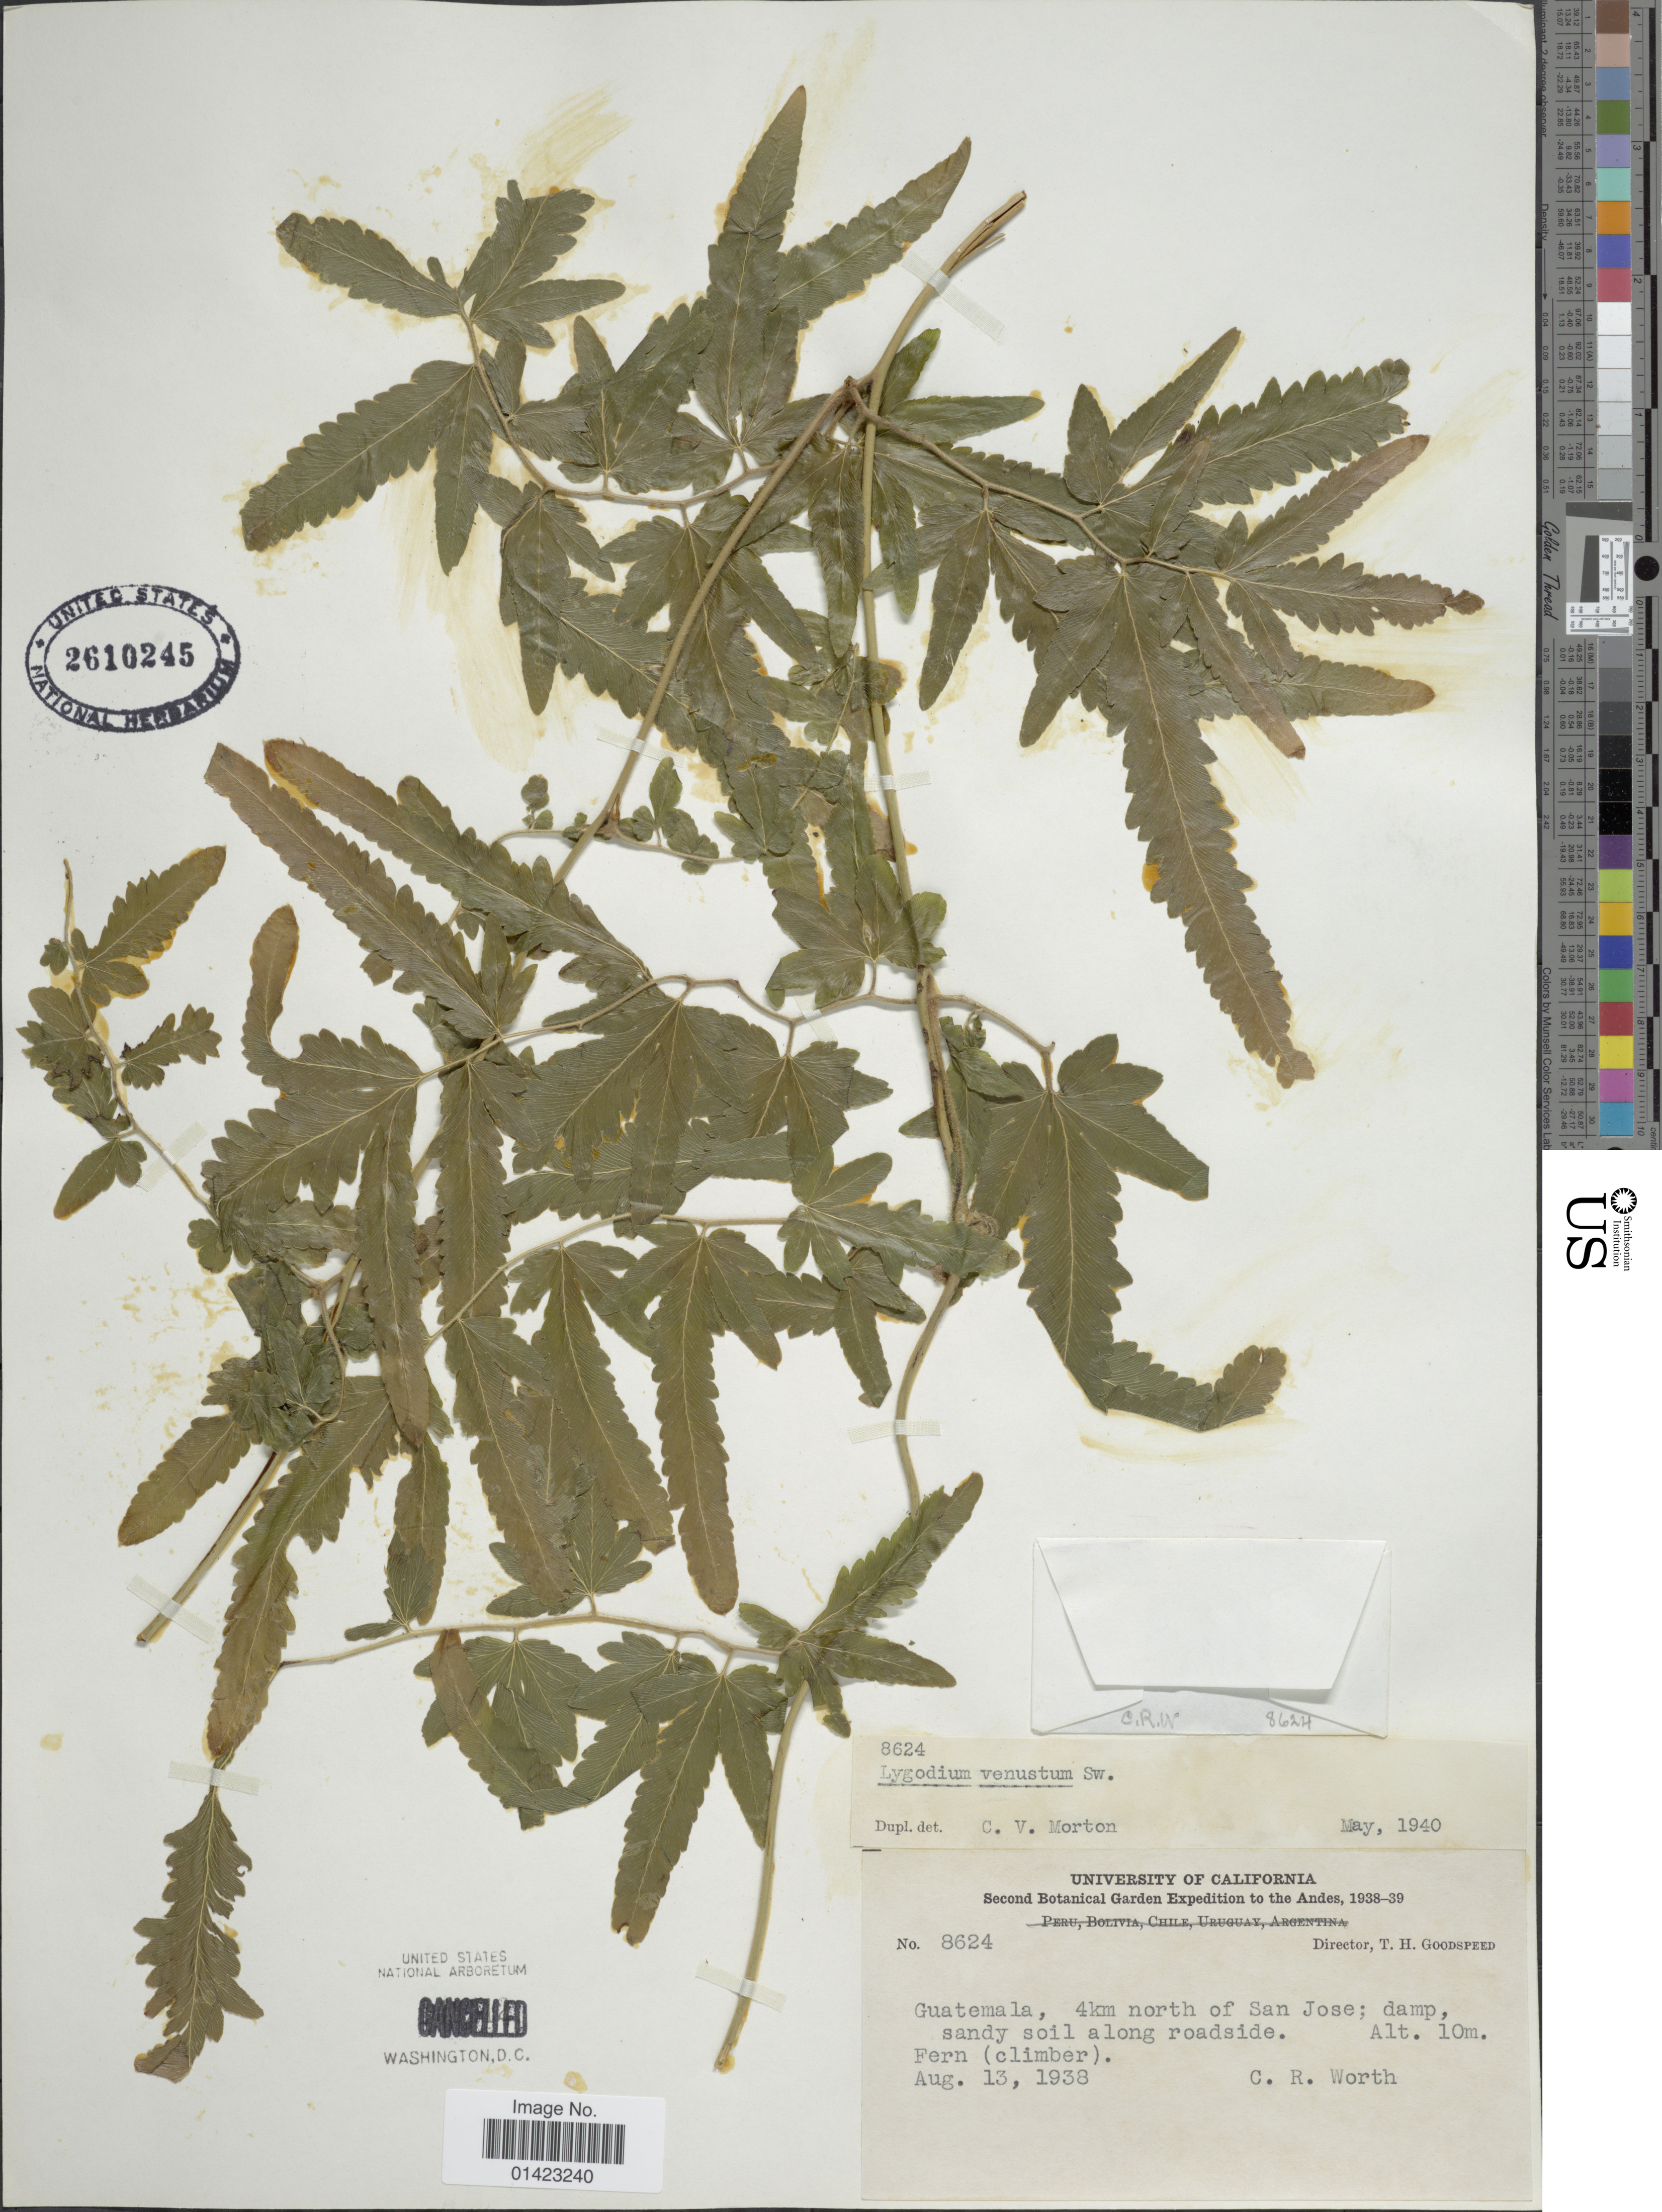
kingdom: Plantae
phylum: Tracheophyta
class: Polypodiopsida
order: Schizaeales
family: Lygodiaceae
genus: Lygodium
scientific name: Lygodium venustum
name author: Sw.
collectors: C. R. Worth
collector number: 8624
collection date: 1938-08-13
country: Guatemala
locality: Guatemala, 4km north of San Jose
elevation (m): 10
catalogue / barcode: US 2610245